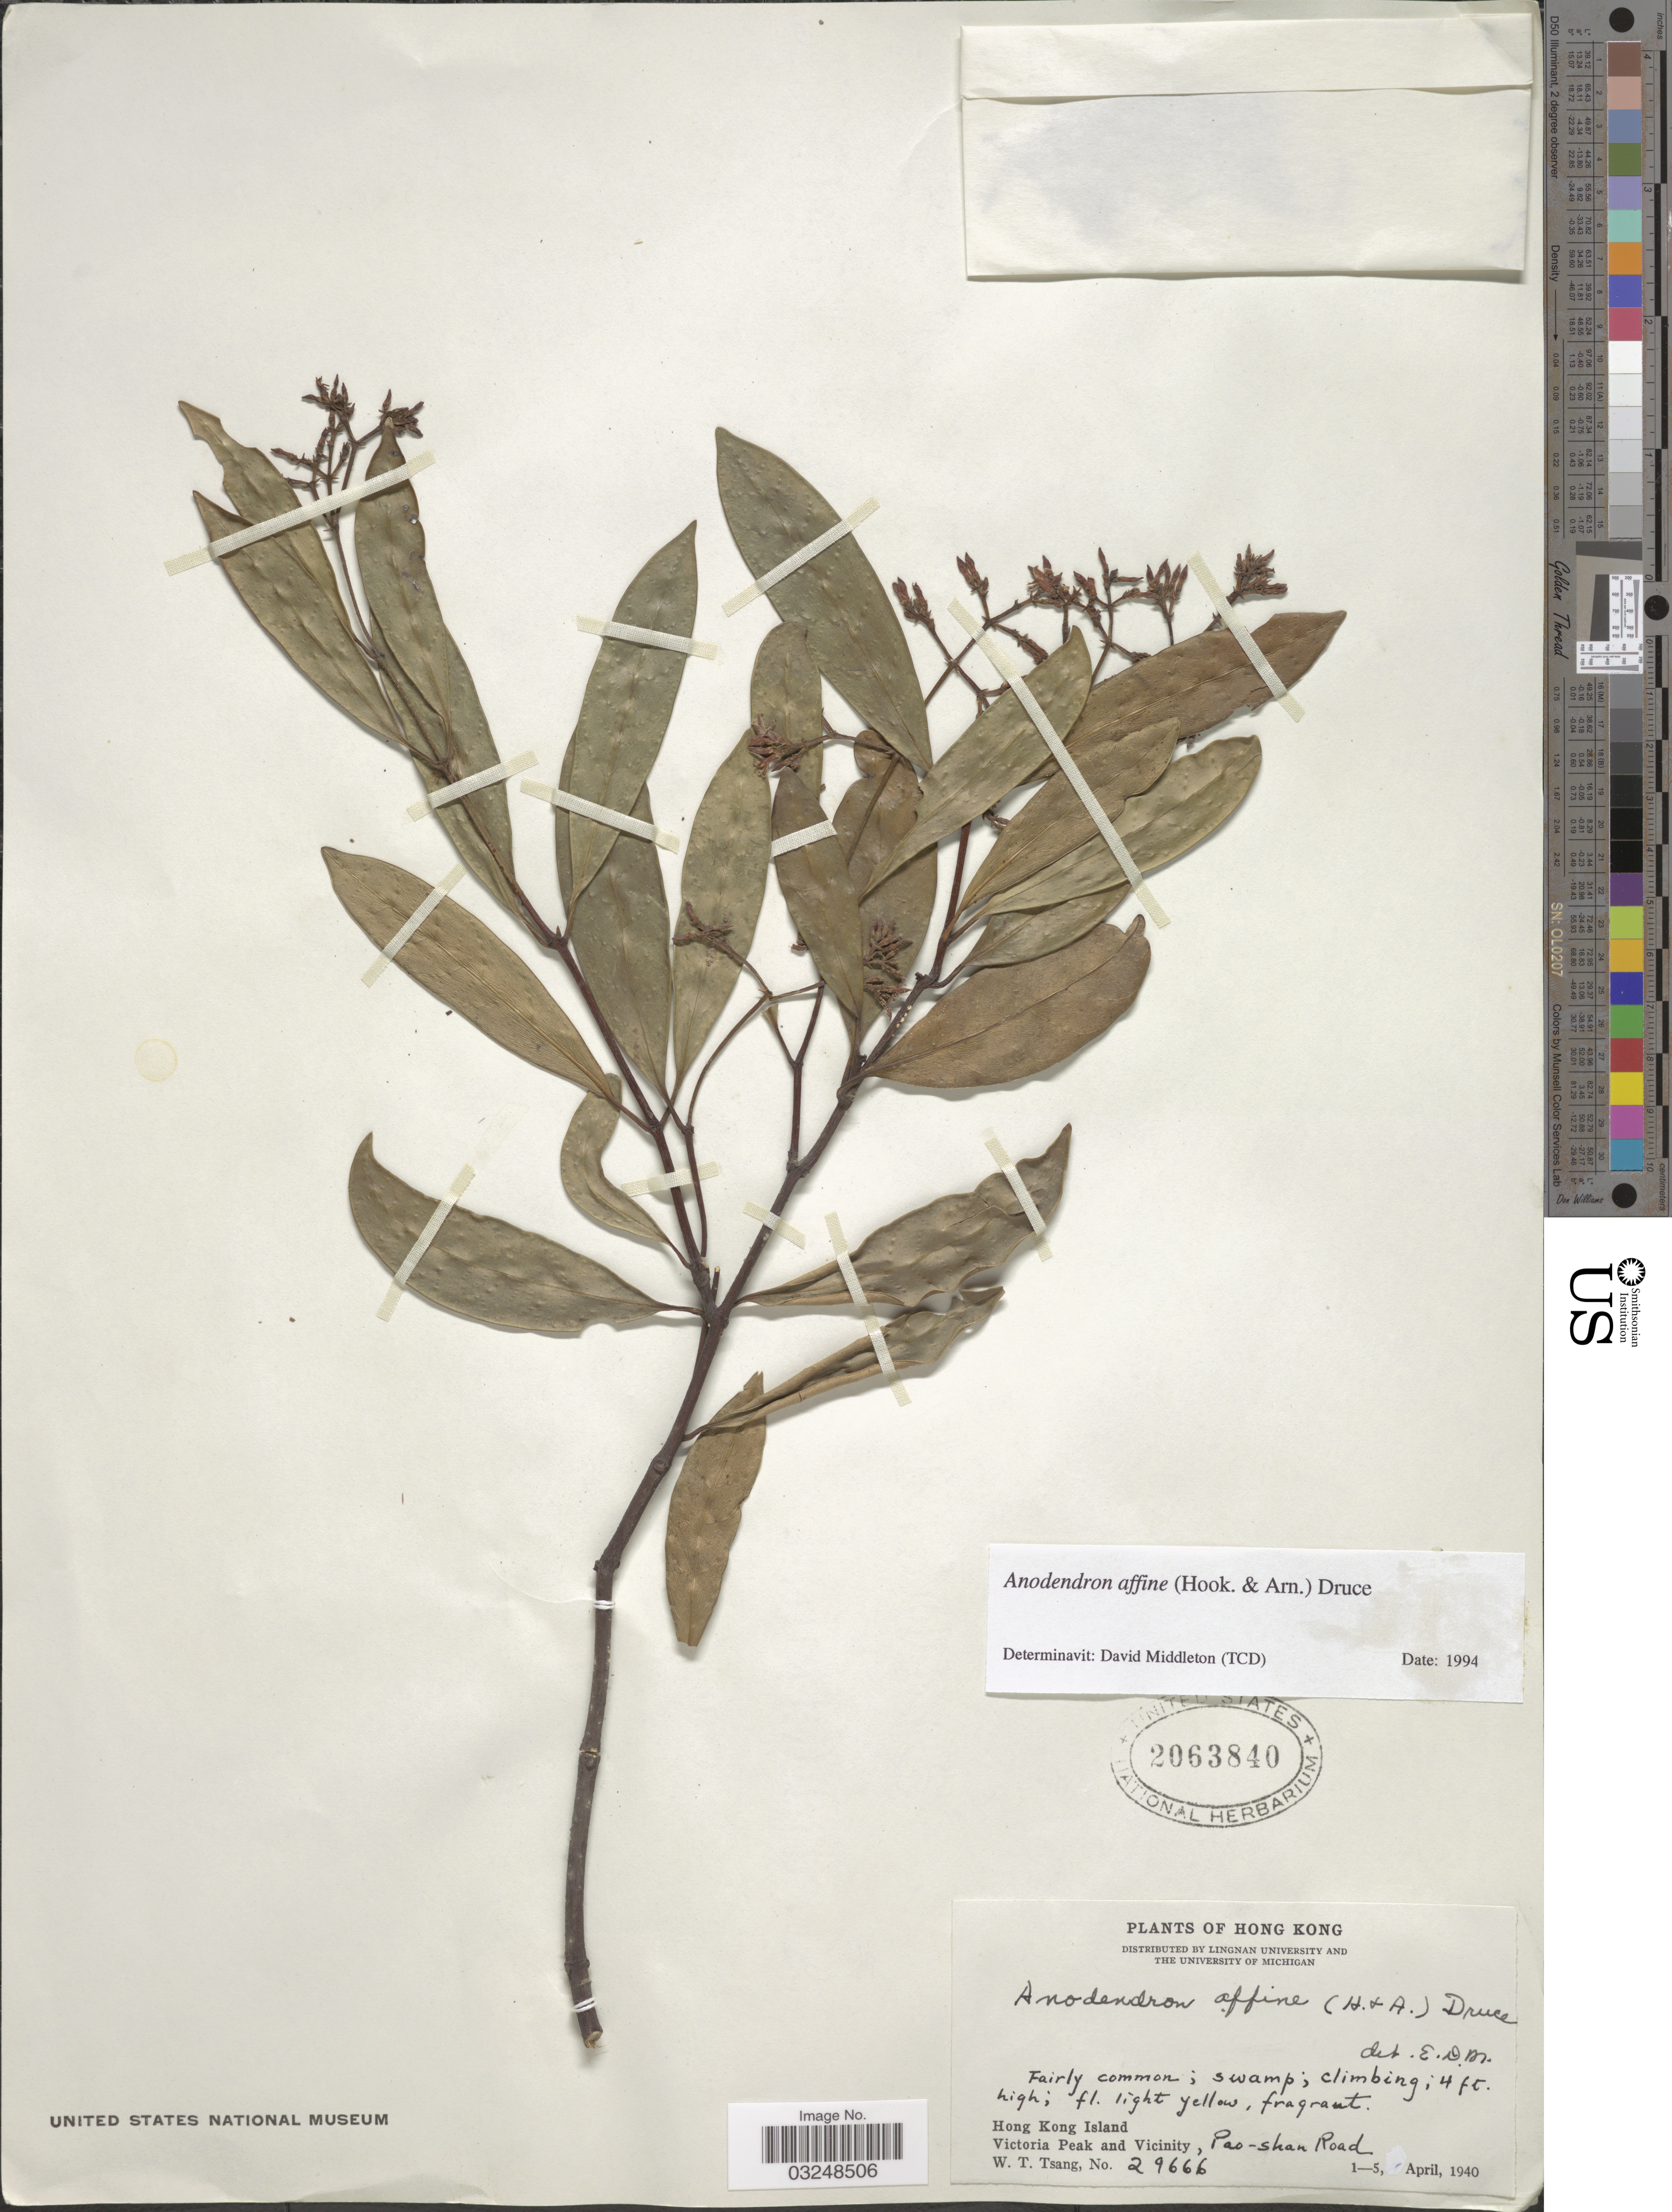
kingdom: Plantae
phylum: Tracheophyta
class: Magnoliopsida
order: Gentianales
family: Apocynaceae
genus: Anodendron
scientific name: Anodendron affine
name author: (Hook. & Arn.) Druce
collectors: W. T. Tsang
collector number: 29666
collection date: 1940-04-01/1940-04-05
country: China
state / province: Hong Kong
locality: Hong Kong Island, Victoria Peak and Vicinity, Pao-shan Road.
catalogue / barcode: US 2063840